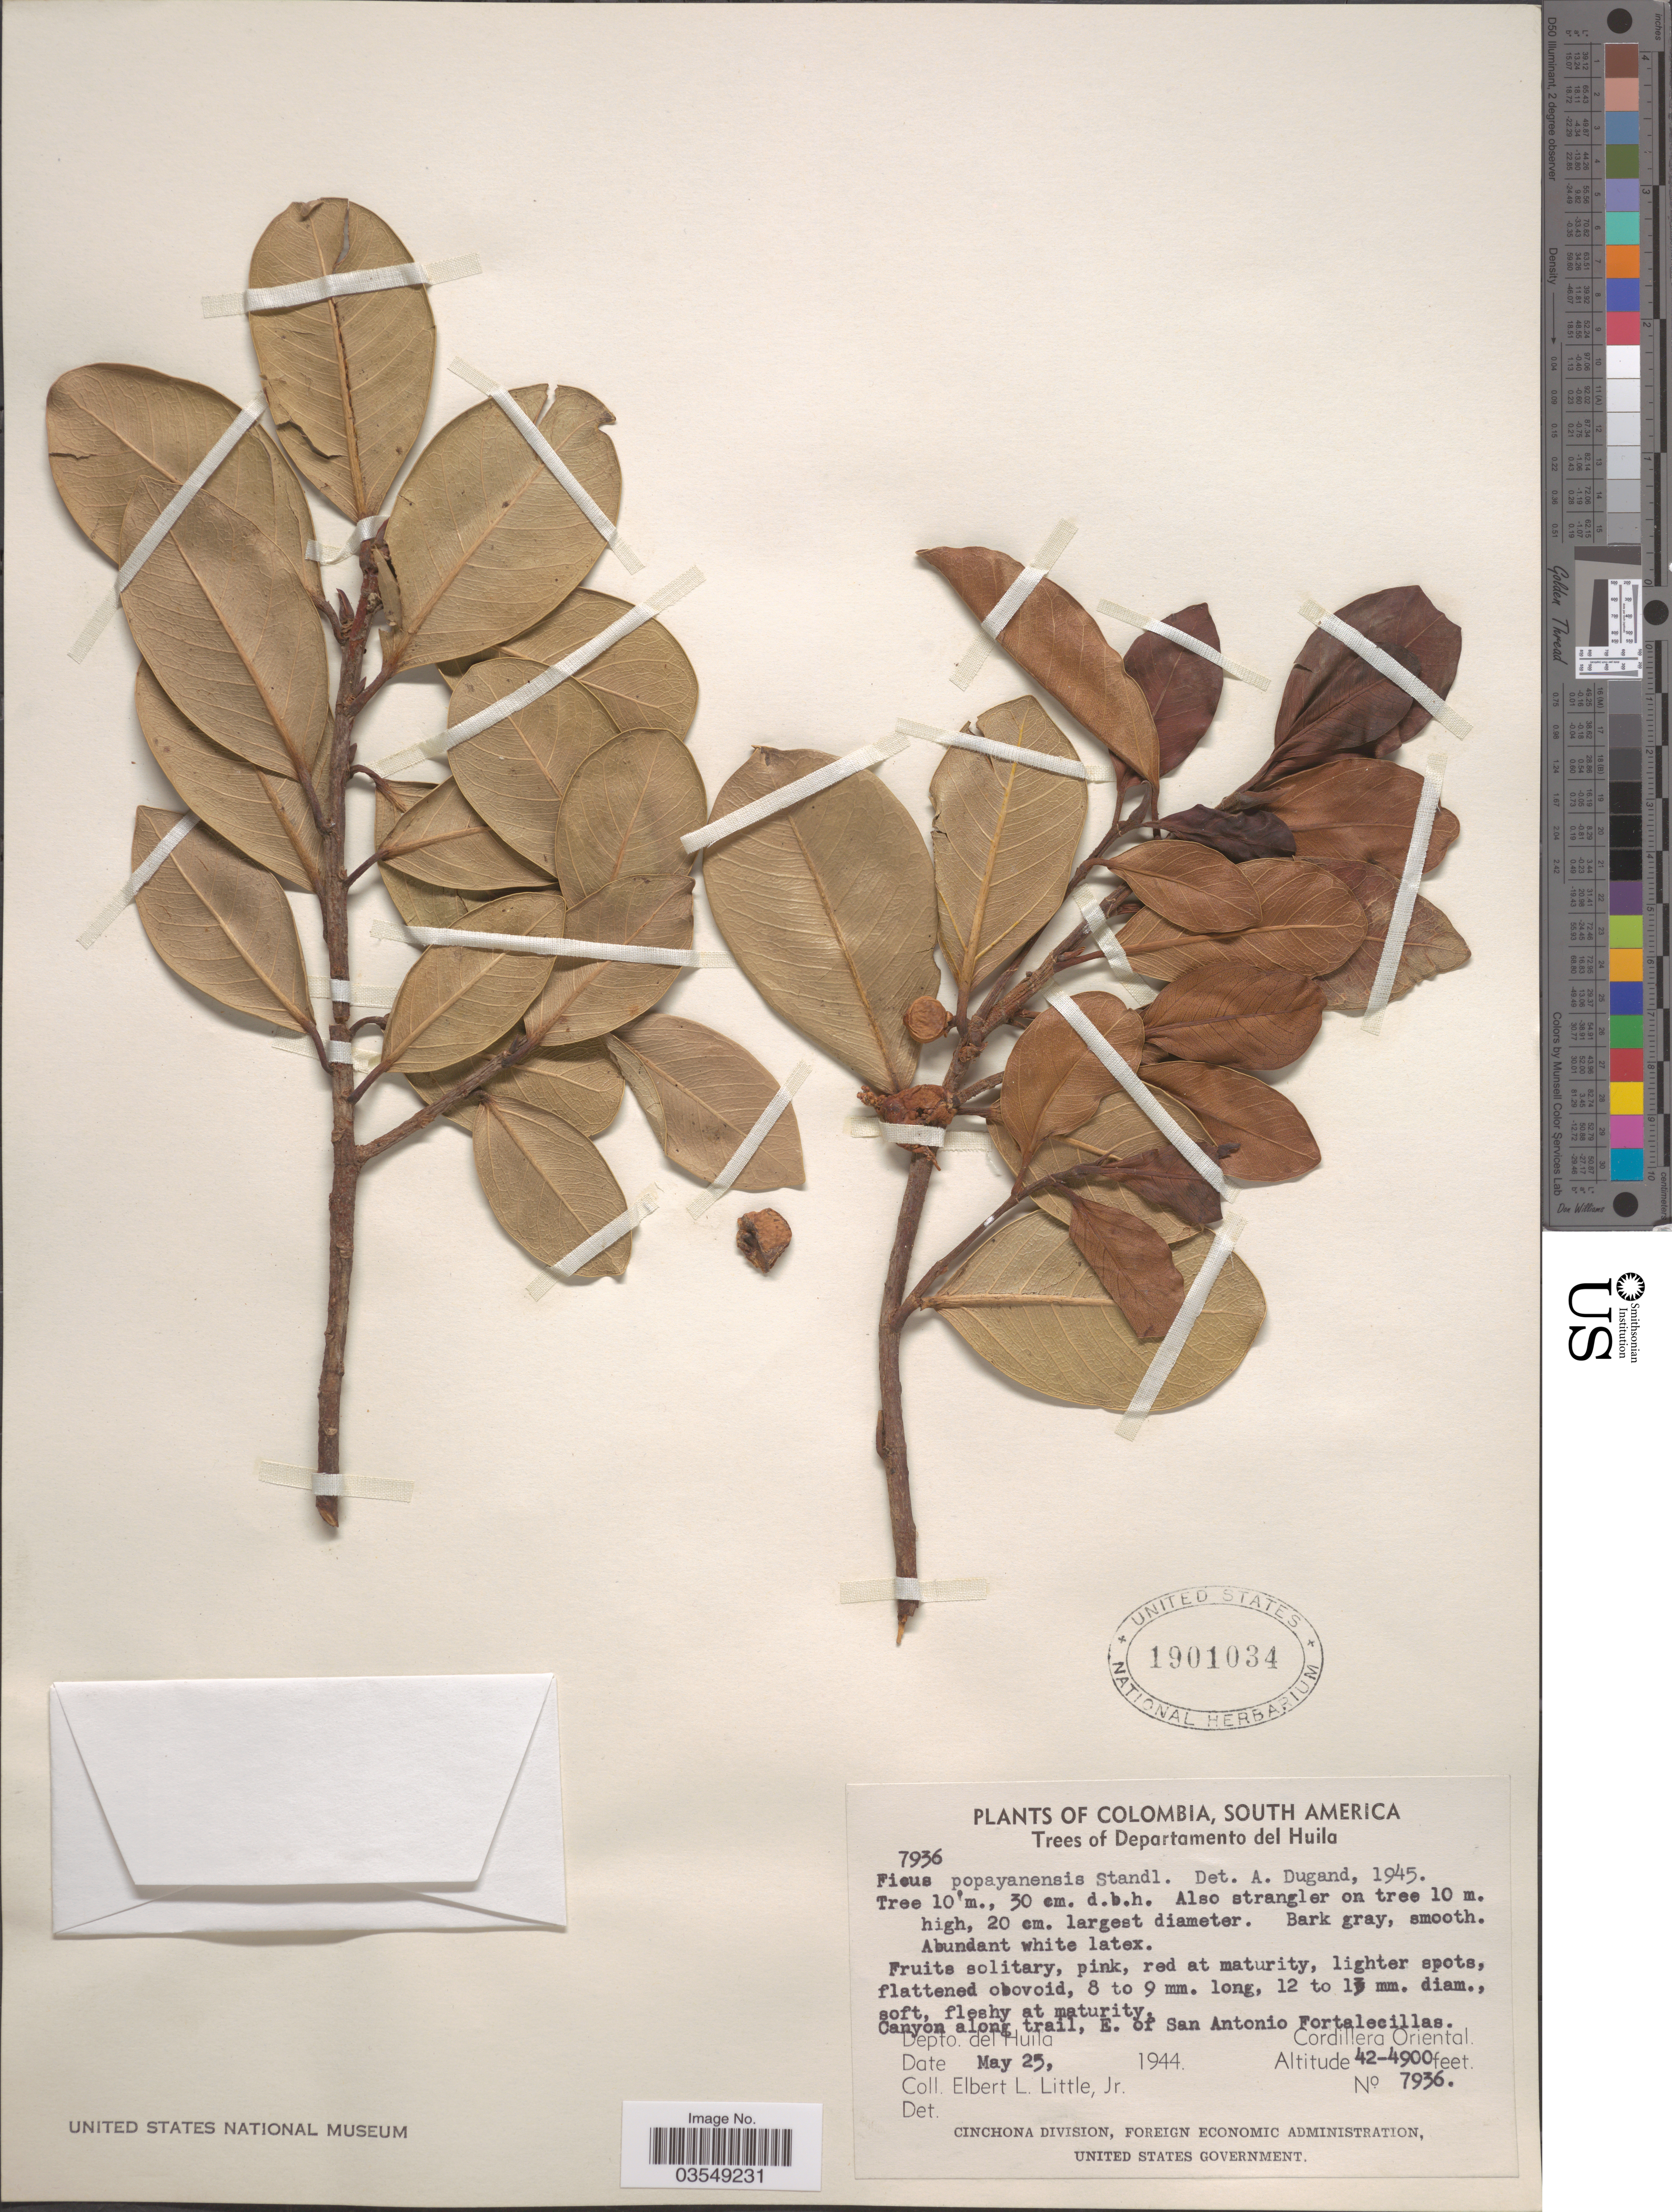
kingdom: Plantae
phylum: Tracheophyta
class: Magnoliopsida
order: Rosales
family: Moraceae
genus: Ficus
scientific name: Ficus popayanensis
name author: Standl.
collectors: E. L. Little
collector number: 7936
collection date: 1944-05-25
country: Colombia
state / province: Huila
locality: Canyon along trail, E. of San Antonio Fortalecillas. Depto. del Huila Cordillera Oriental.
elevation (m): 1280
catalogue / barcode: US 1901034